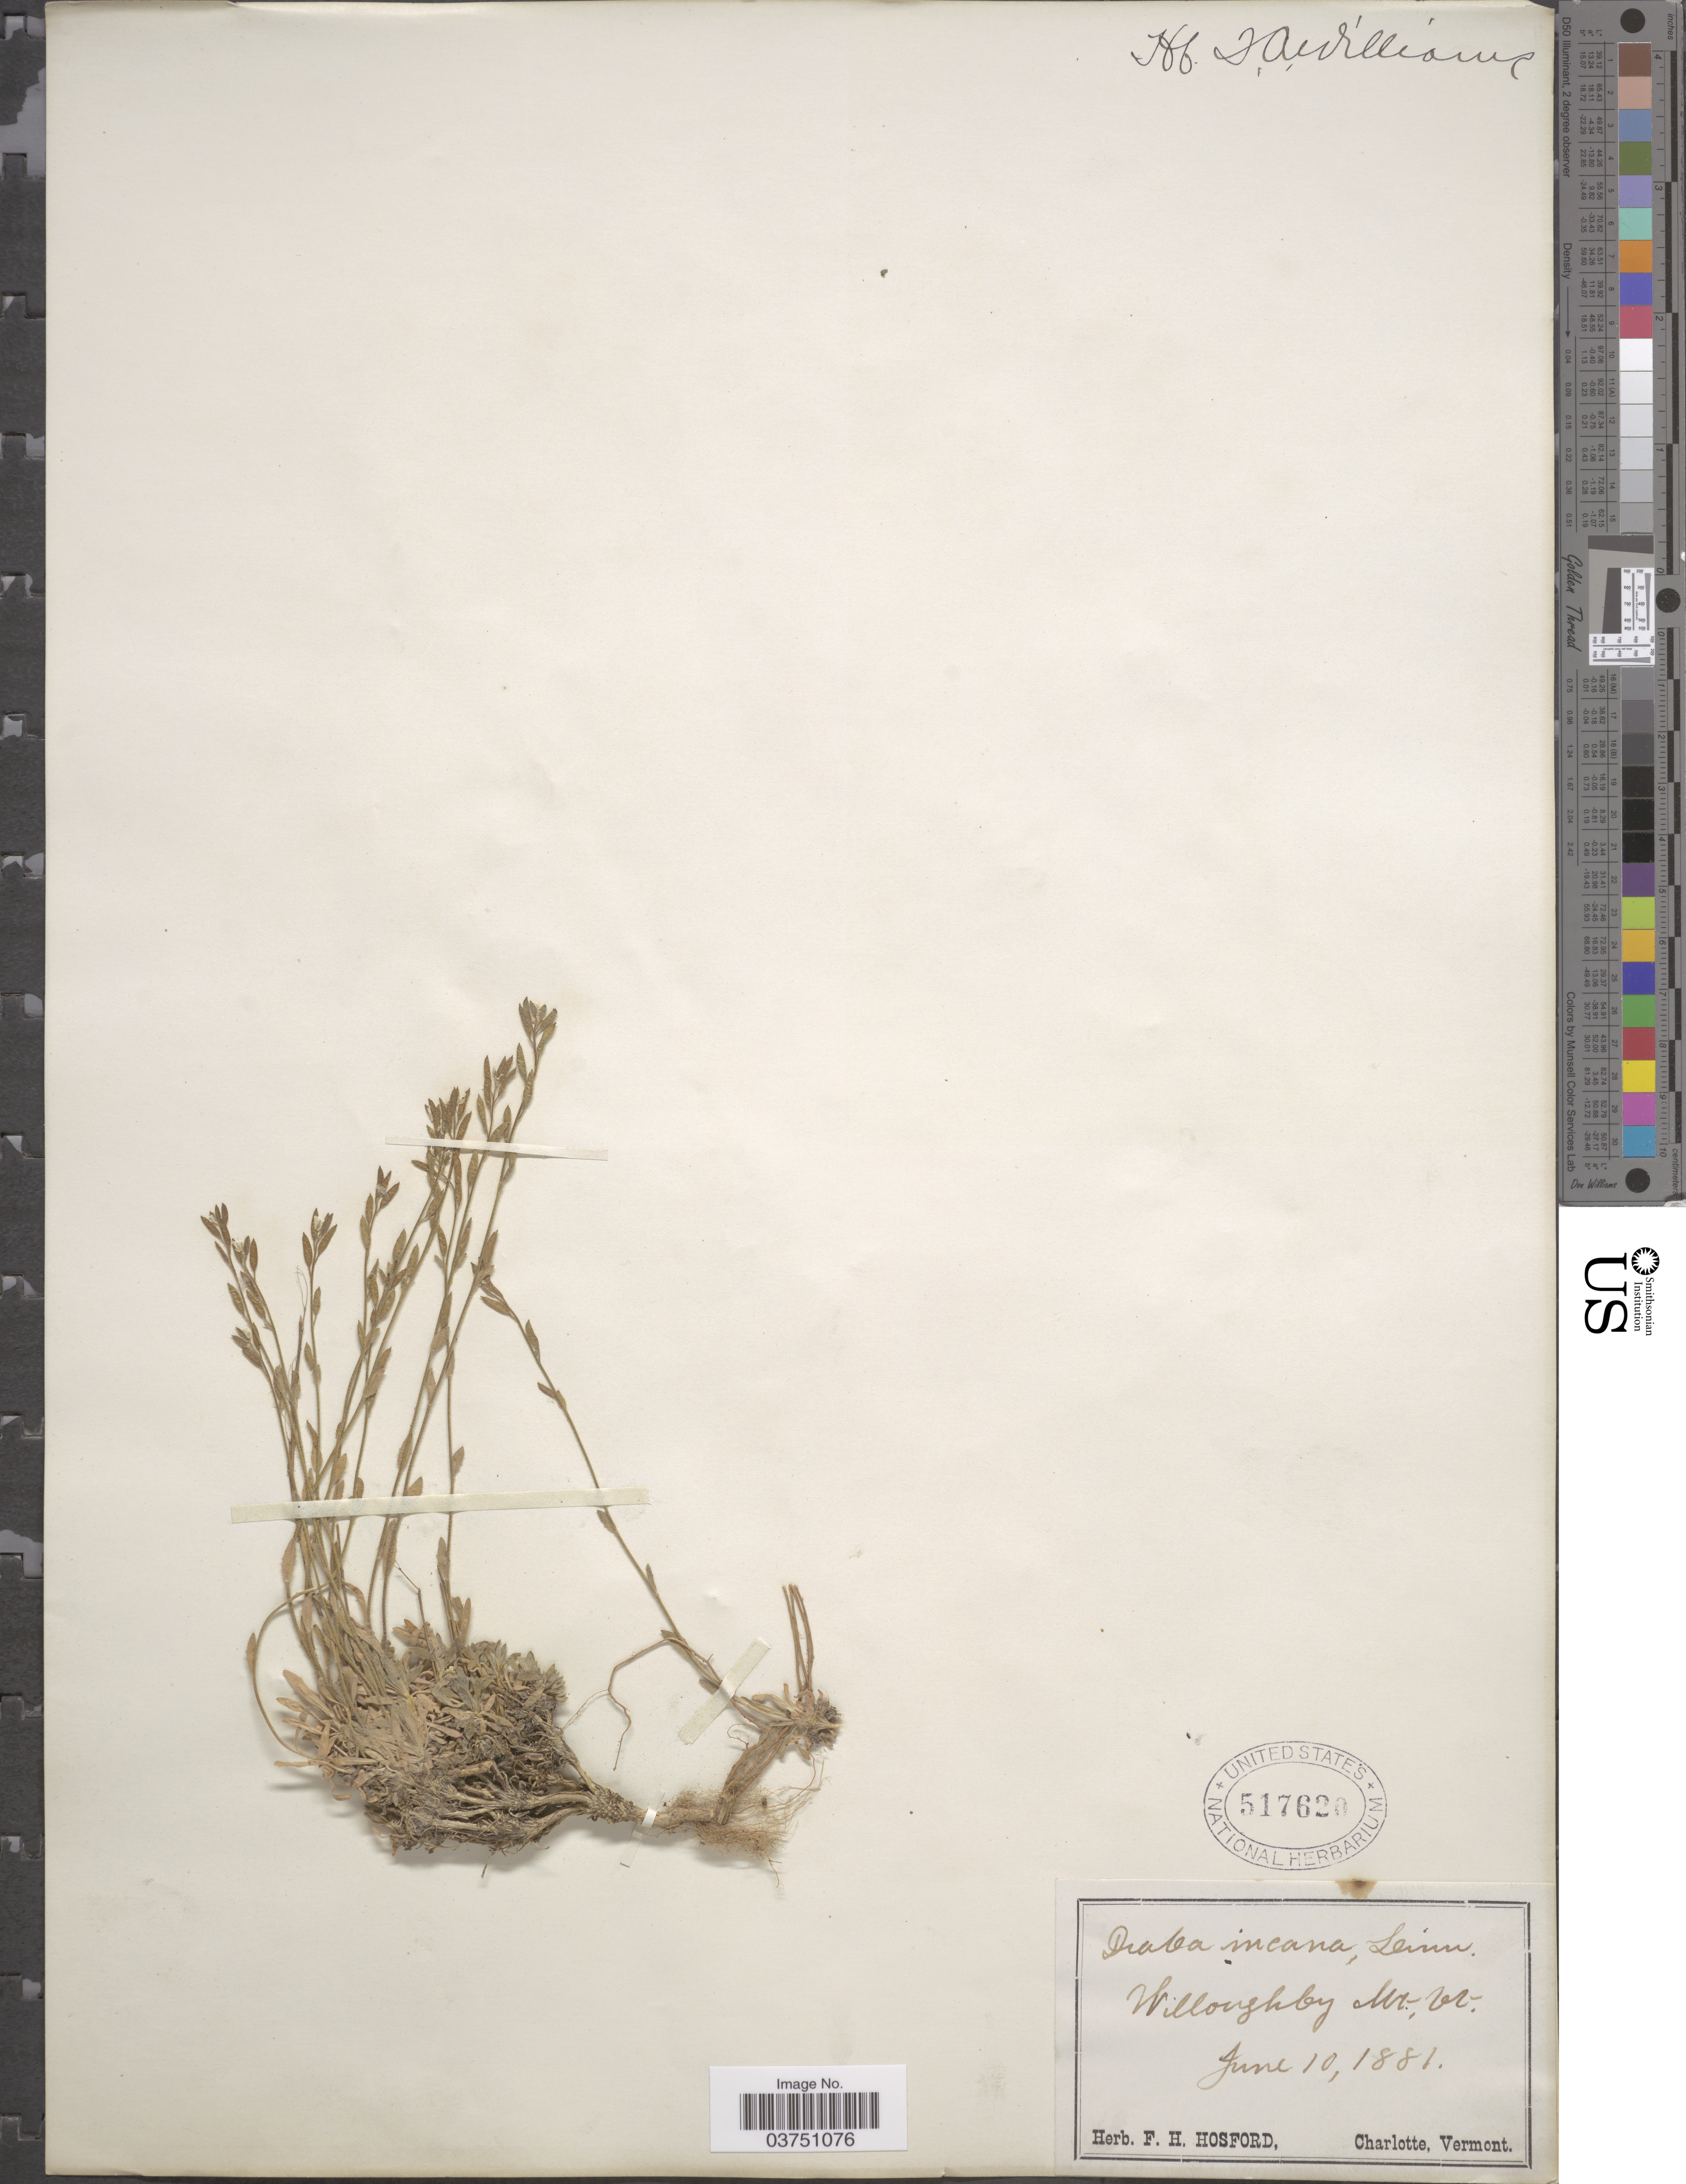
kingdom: Plantae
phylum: Tracheophyta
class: Magnoliopsida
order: Brassicales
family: Brassicaceae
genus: Draba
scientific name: Draba cana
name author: Rydb.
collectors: ex herb. F. H. Hosford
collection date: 1881-06-10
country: United States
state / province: Vermont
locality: Willoughby Mt.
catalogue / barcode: US 517620